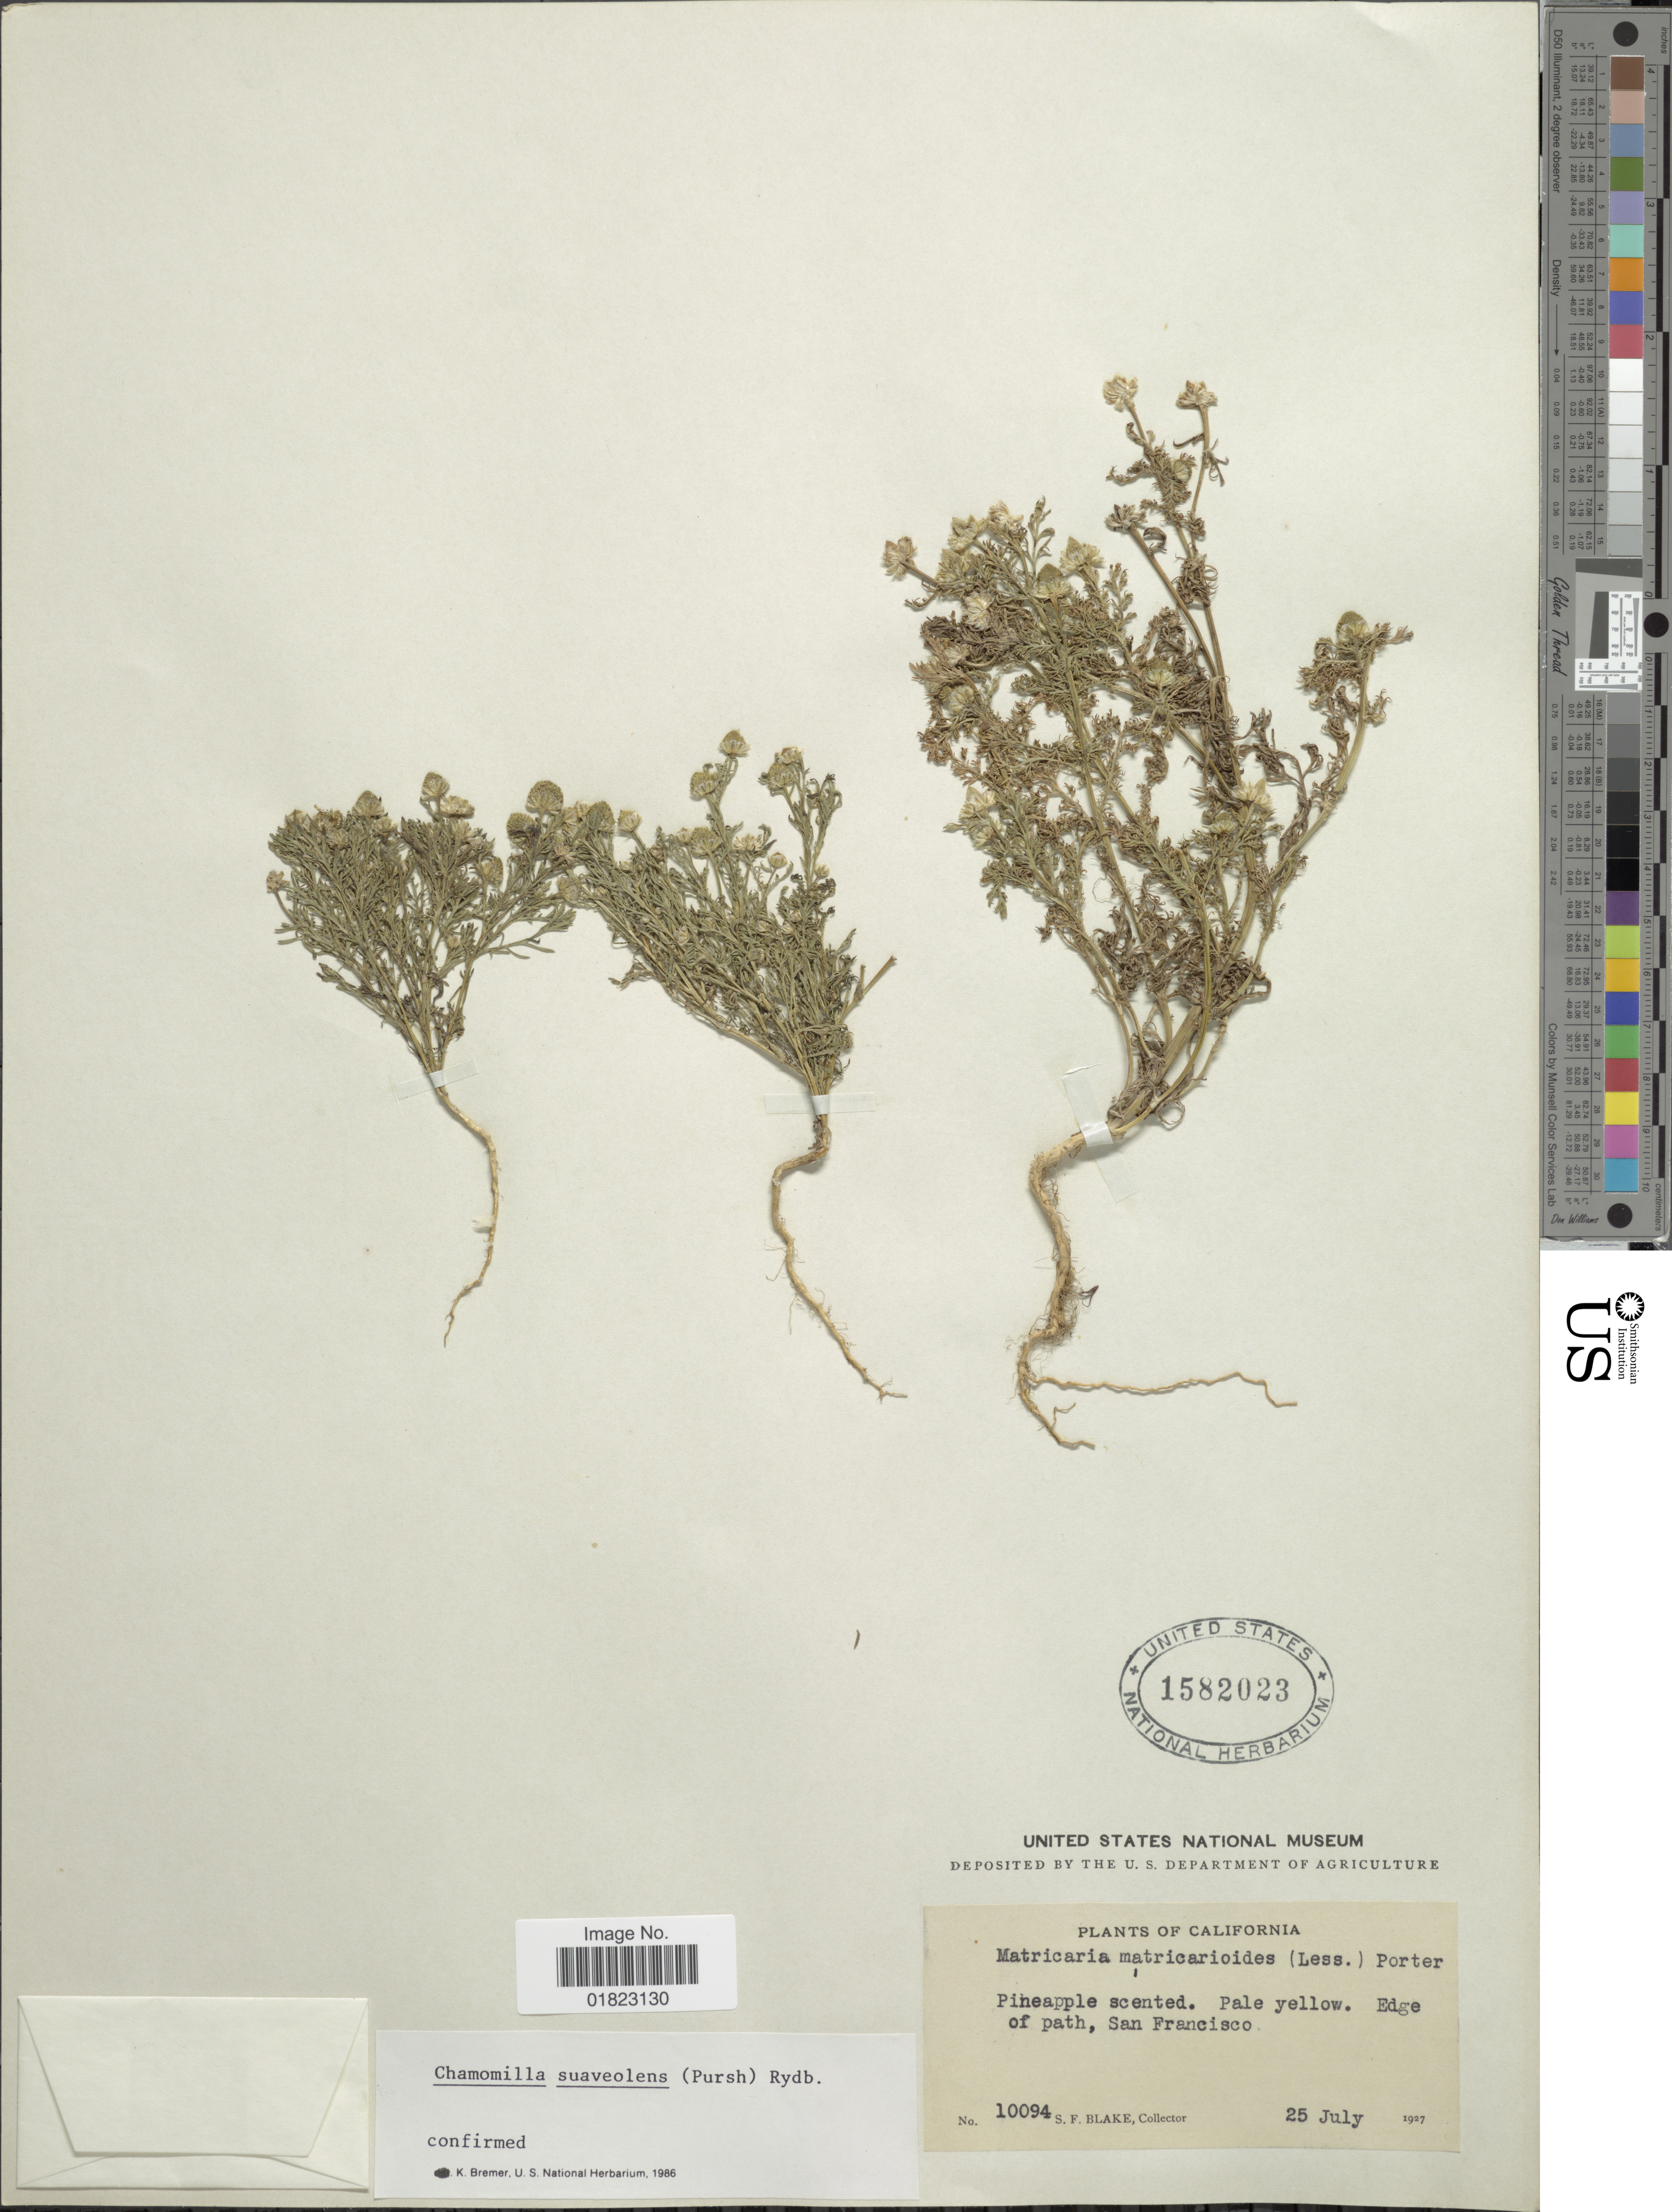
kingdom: Plantae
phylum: Tracheophyta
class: Magnoliopsida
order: Asterales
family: Asteraceae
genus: Matricaria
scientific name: Matricaria matricarioides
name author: (Less.) Porter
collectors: S. Blake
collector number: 10094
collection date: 1927-07-25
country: United States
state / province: California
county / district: San Francisco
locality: Edge of path, San Francisco.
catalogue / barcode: US 1582023